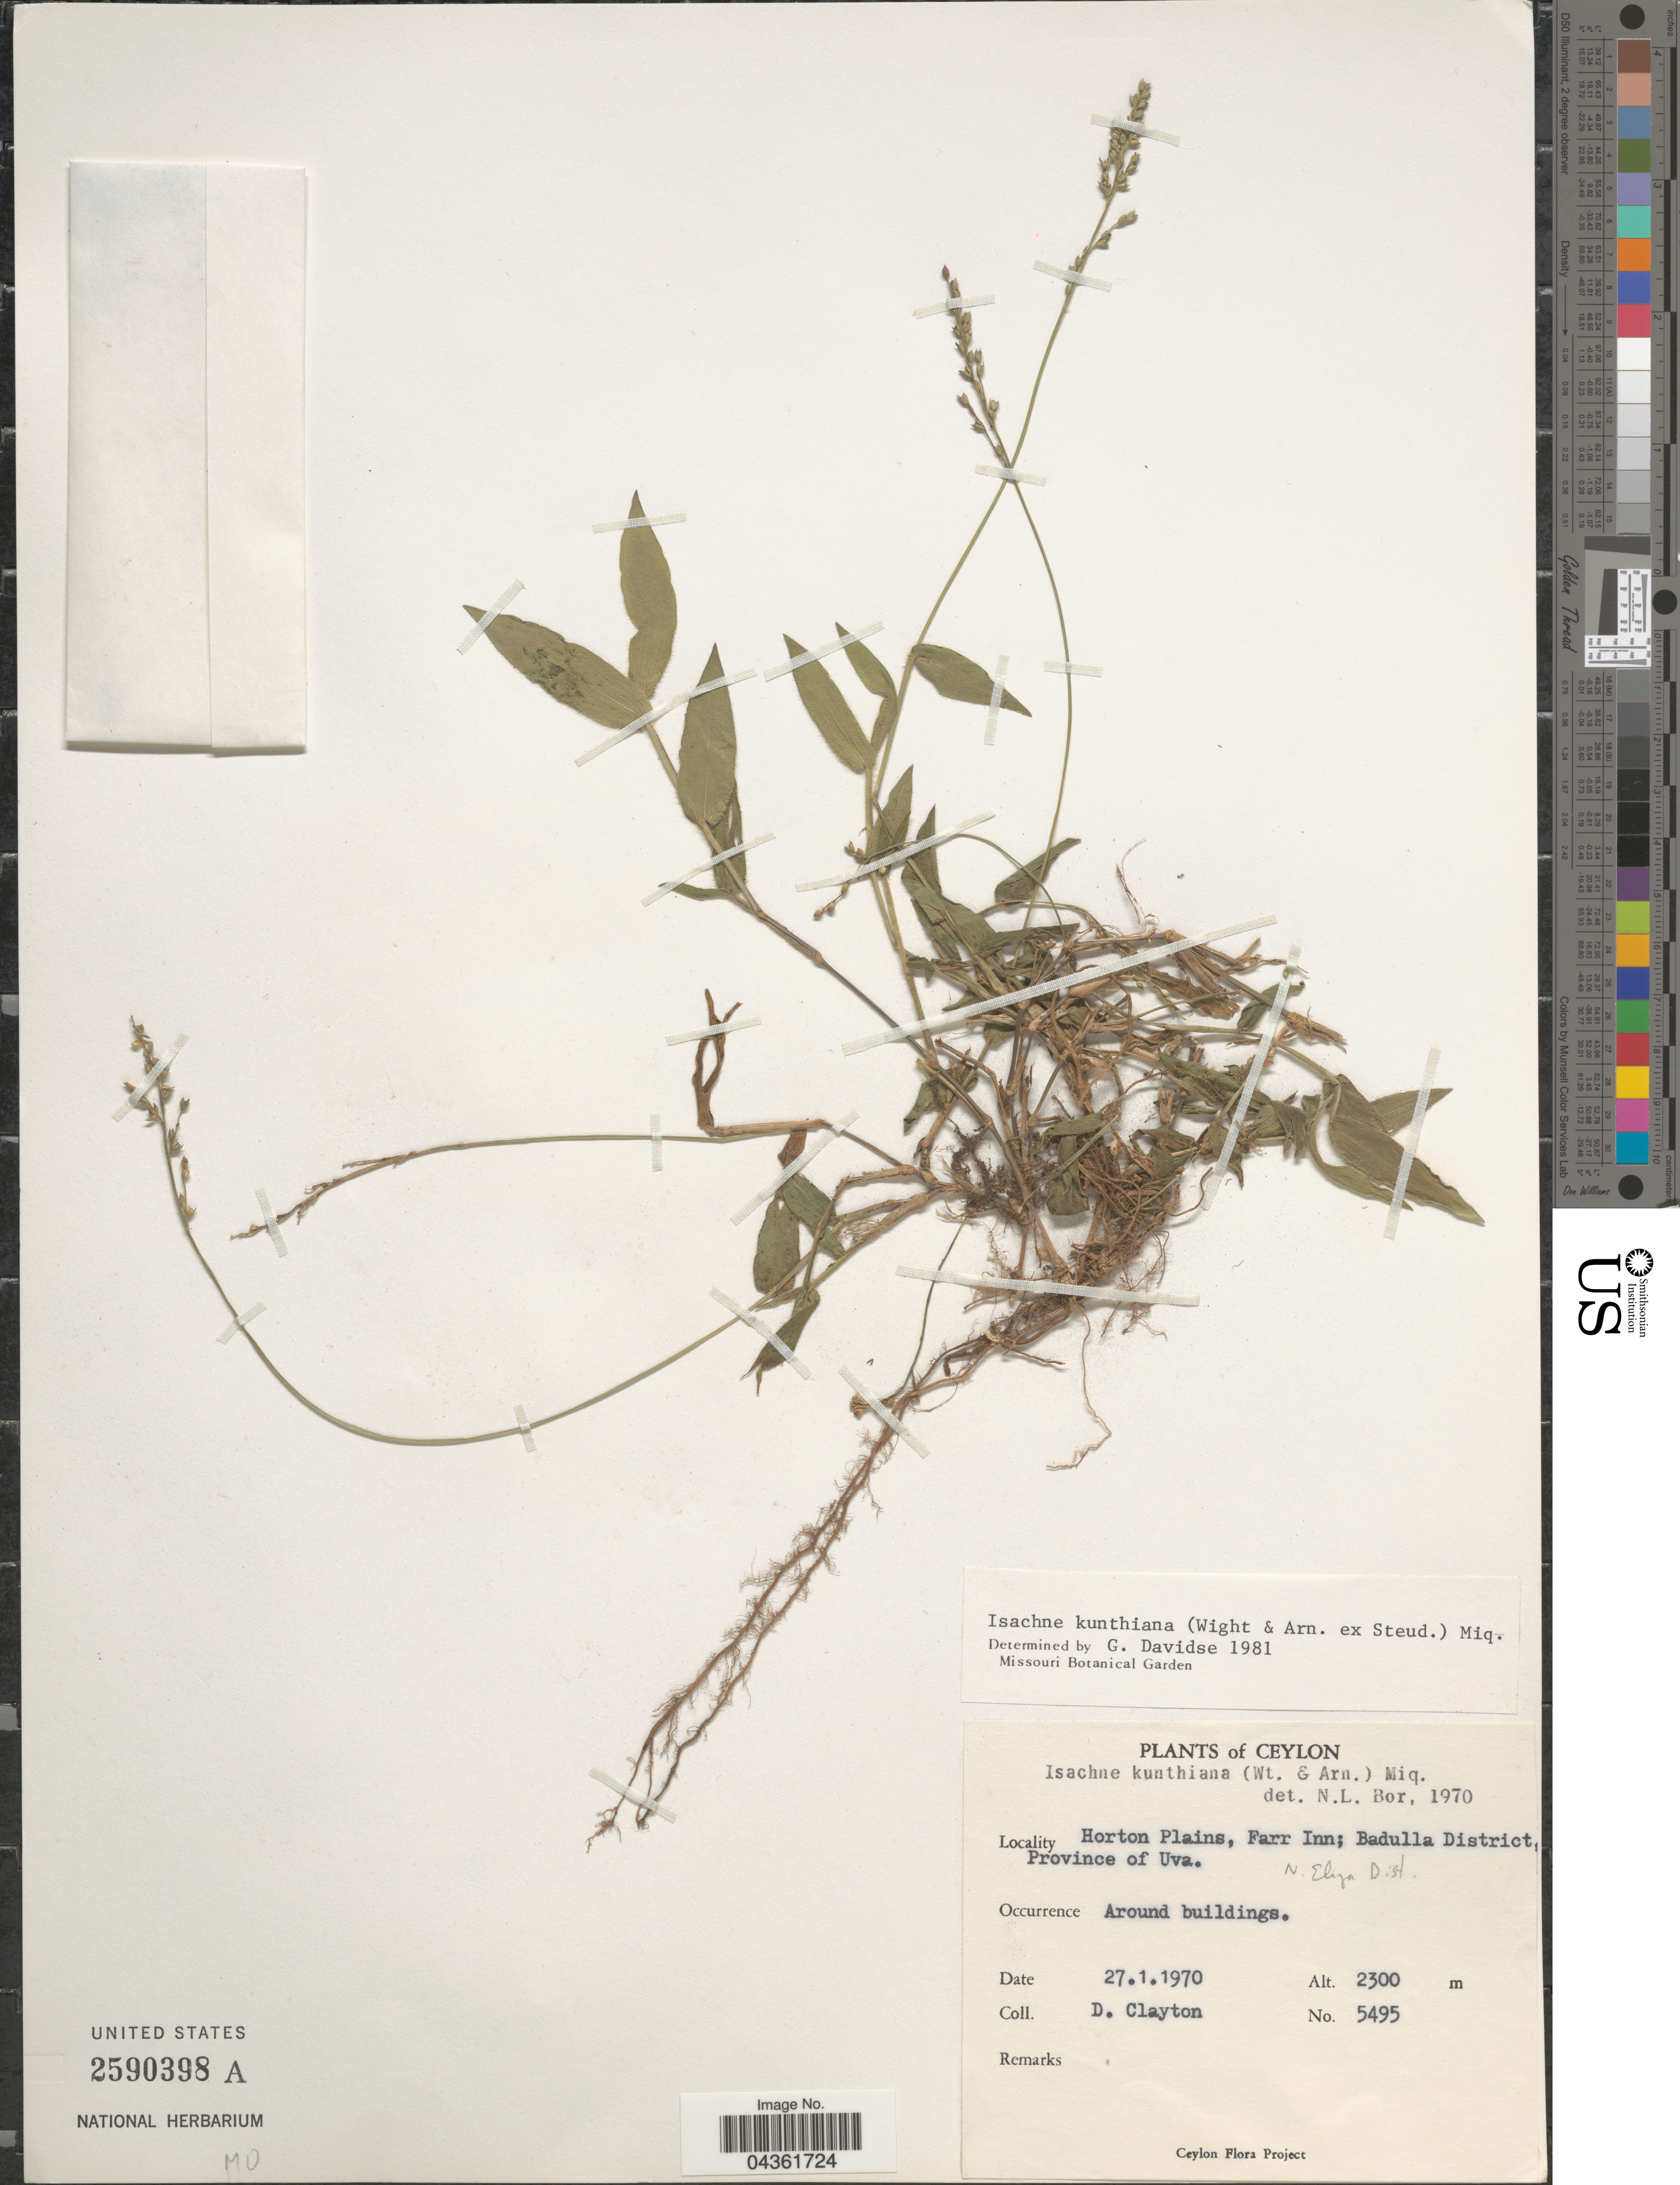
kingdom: Plantae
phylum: Tracheophyta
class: Liliopsida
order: Poales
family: Poaceae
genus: Isachne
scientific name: Isachne kunthiana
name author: (Wight & Arn. ex Steud.) Miq.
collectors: D. Clayton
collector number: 5495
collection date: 1970-01-27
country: Sri Lanka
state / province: Uva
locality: Ceylon. Horton Plains, Farr Inn; Badulla District. N. Eliya Dist.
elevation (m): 2300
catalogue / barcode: US 2590398A